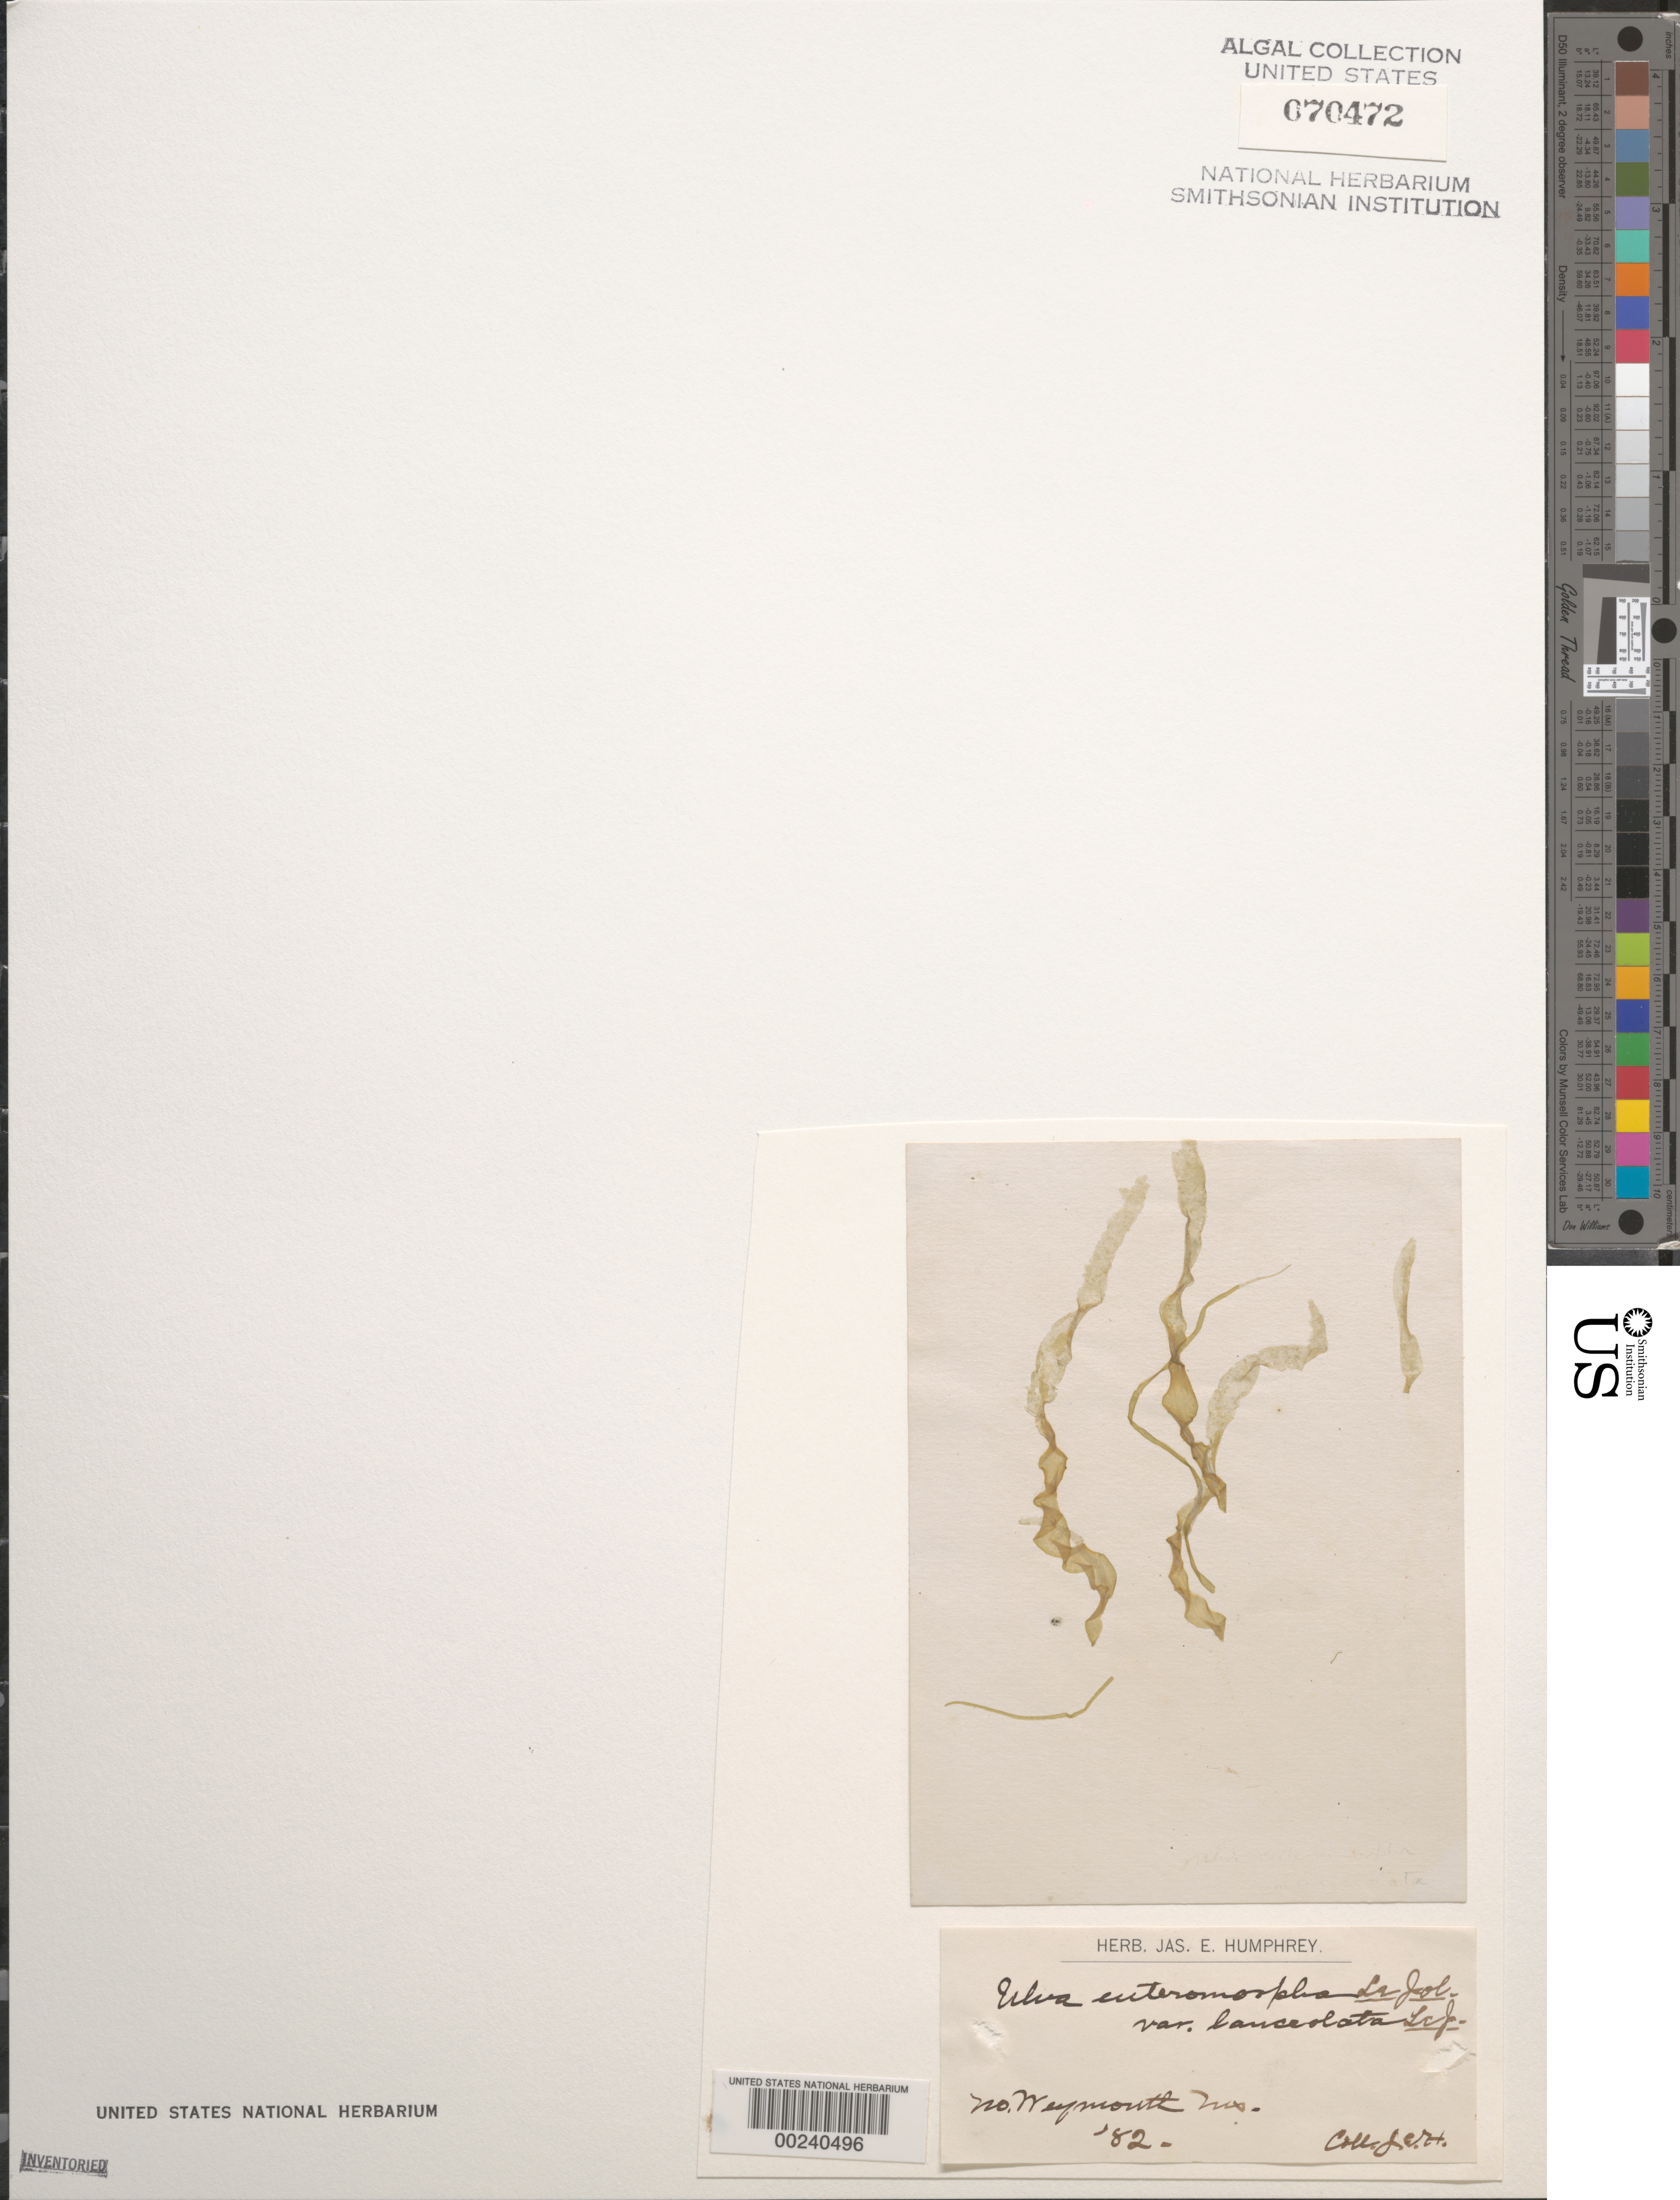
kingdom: Plantae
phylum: Chlorophyta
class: Ulvophyceae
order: Ulvales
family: Ulvaceae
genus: Ulva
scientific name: Ulva enteromorpha var. lanceolata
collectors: J. Humphrey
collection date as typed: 1882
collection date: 1882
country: United States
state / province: Massachusetts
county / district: Norfolk County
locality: North Weymouth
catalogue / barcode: US 70472